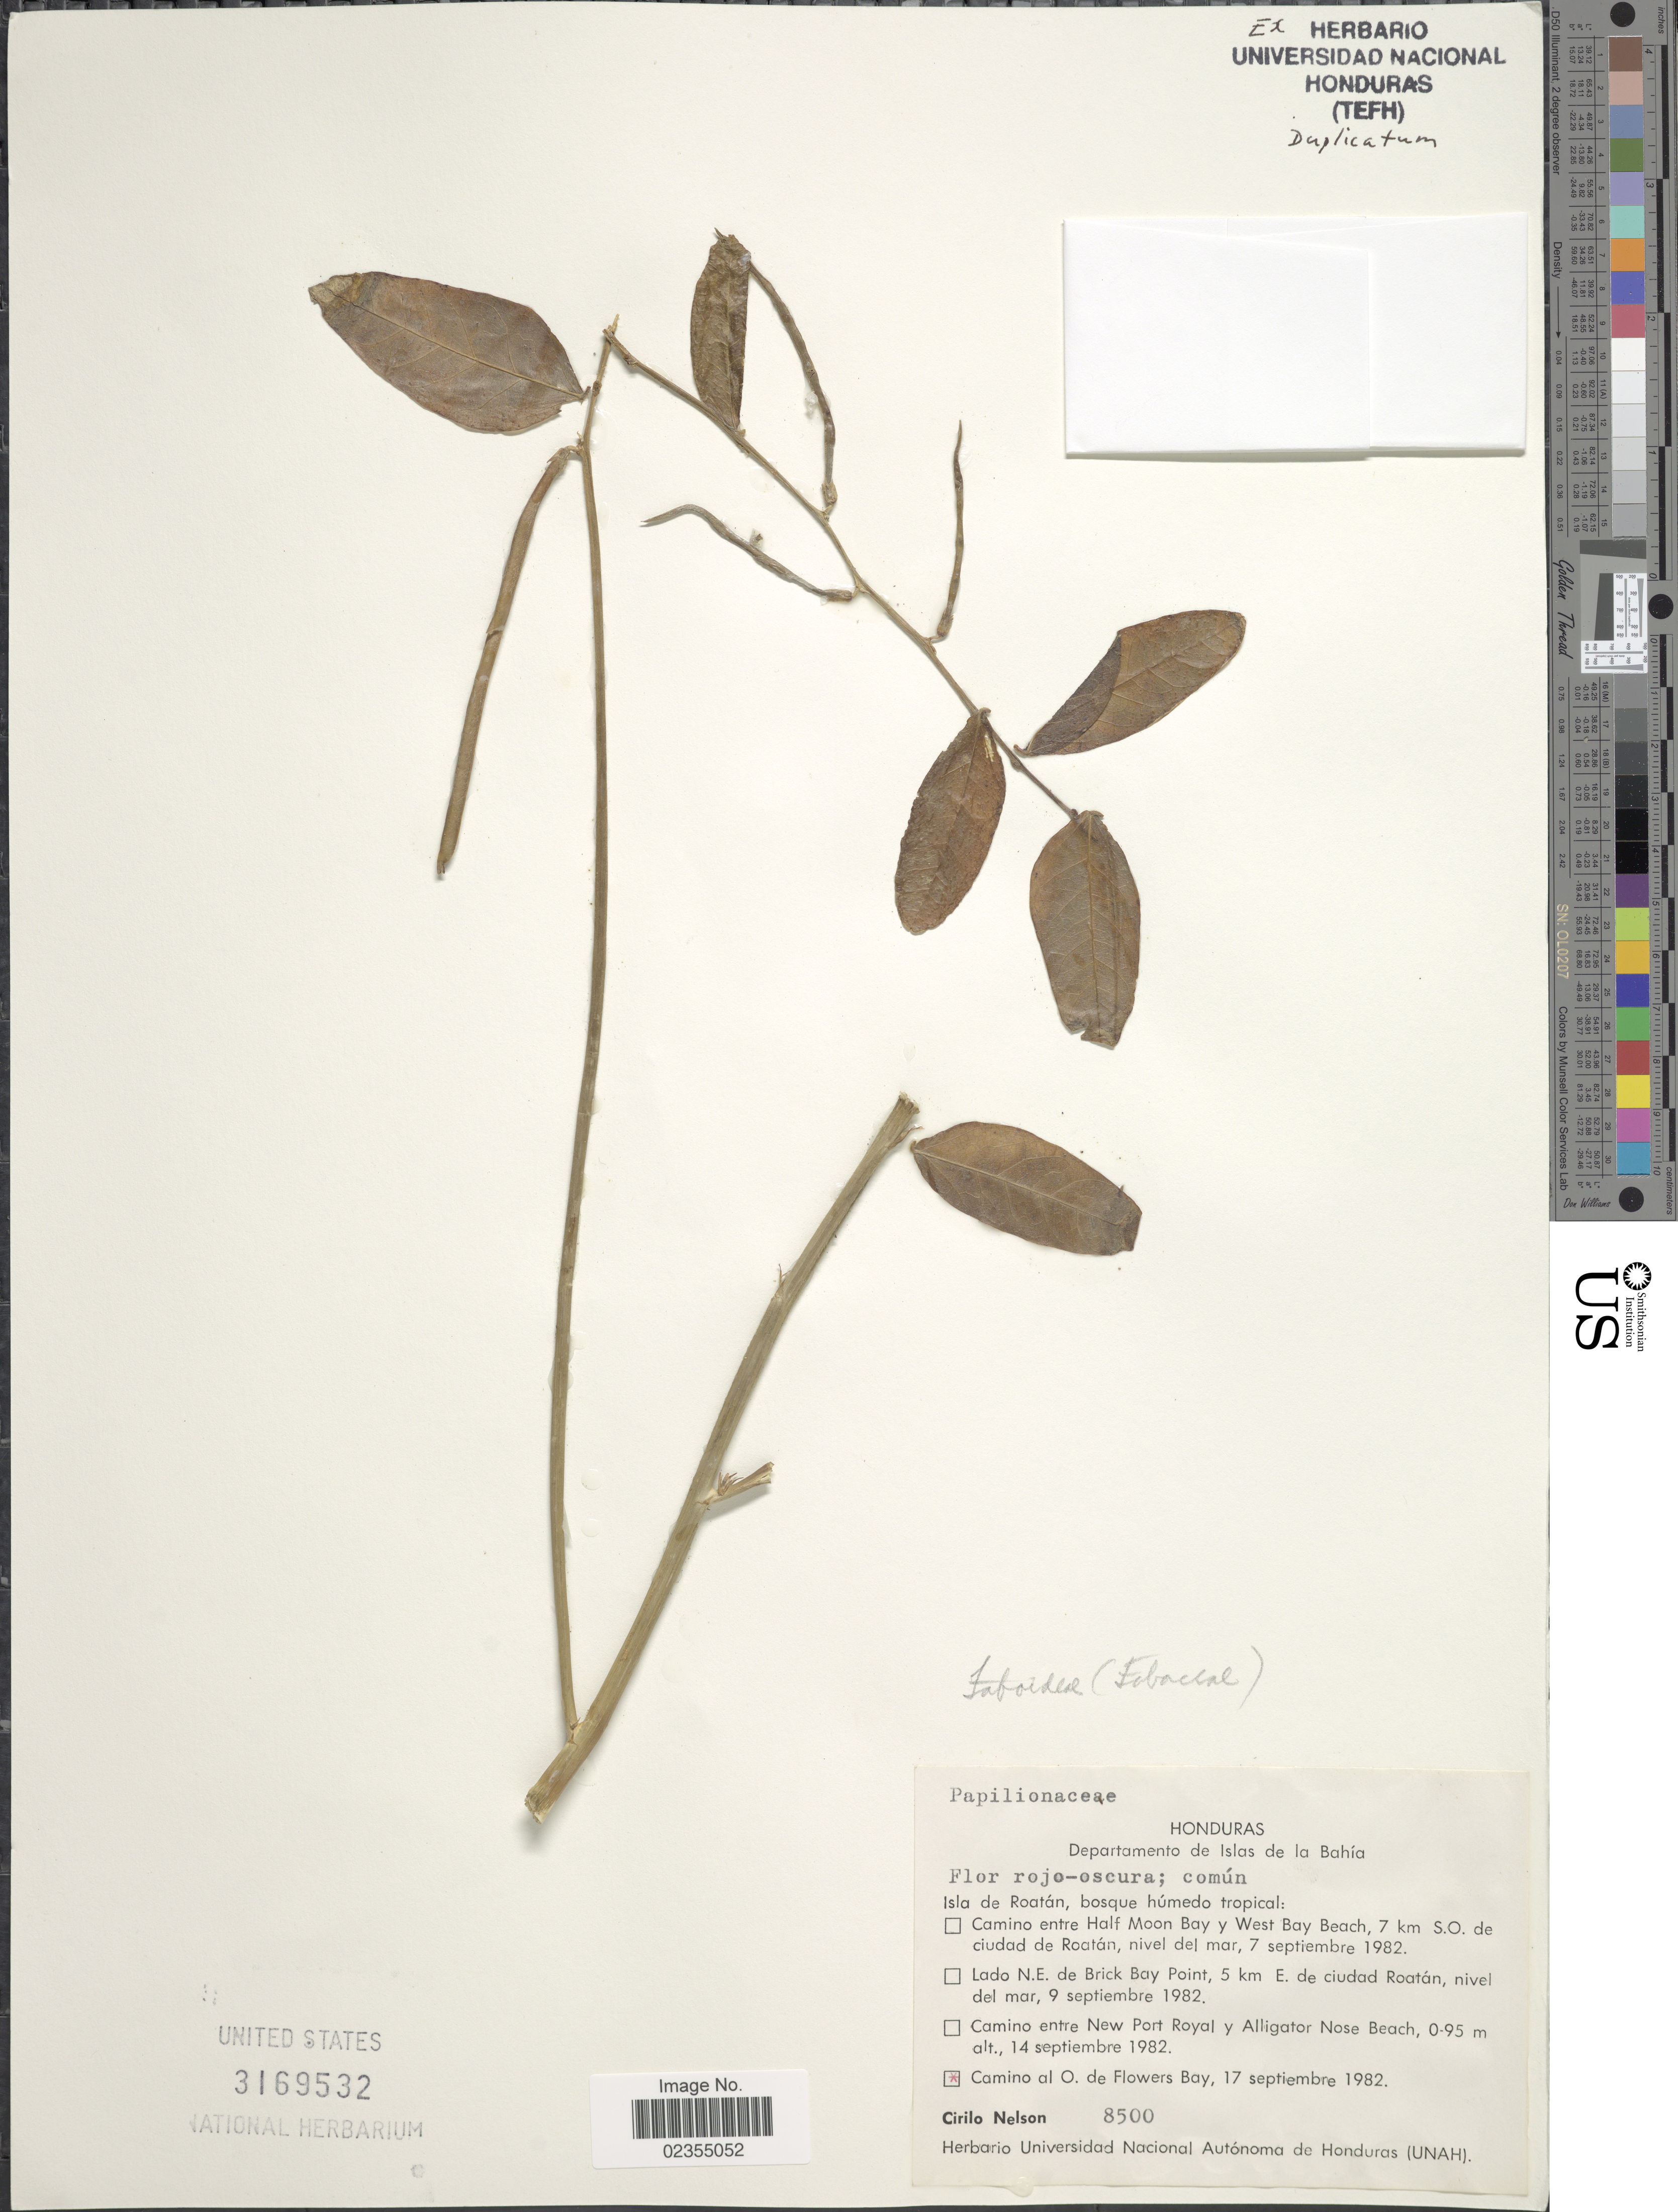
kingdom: Plantae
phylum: Tracheophyta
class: Magnoliopsida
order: Fabales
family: Fabaceae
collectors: C. Nelson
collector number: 8500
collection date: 1982-09-17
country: Honduras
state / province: Islas de la Bahía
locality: Camino al O. de Flowers Bay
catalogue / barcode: US 3169532